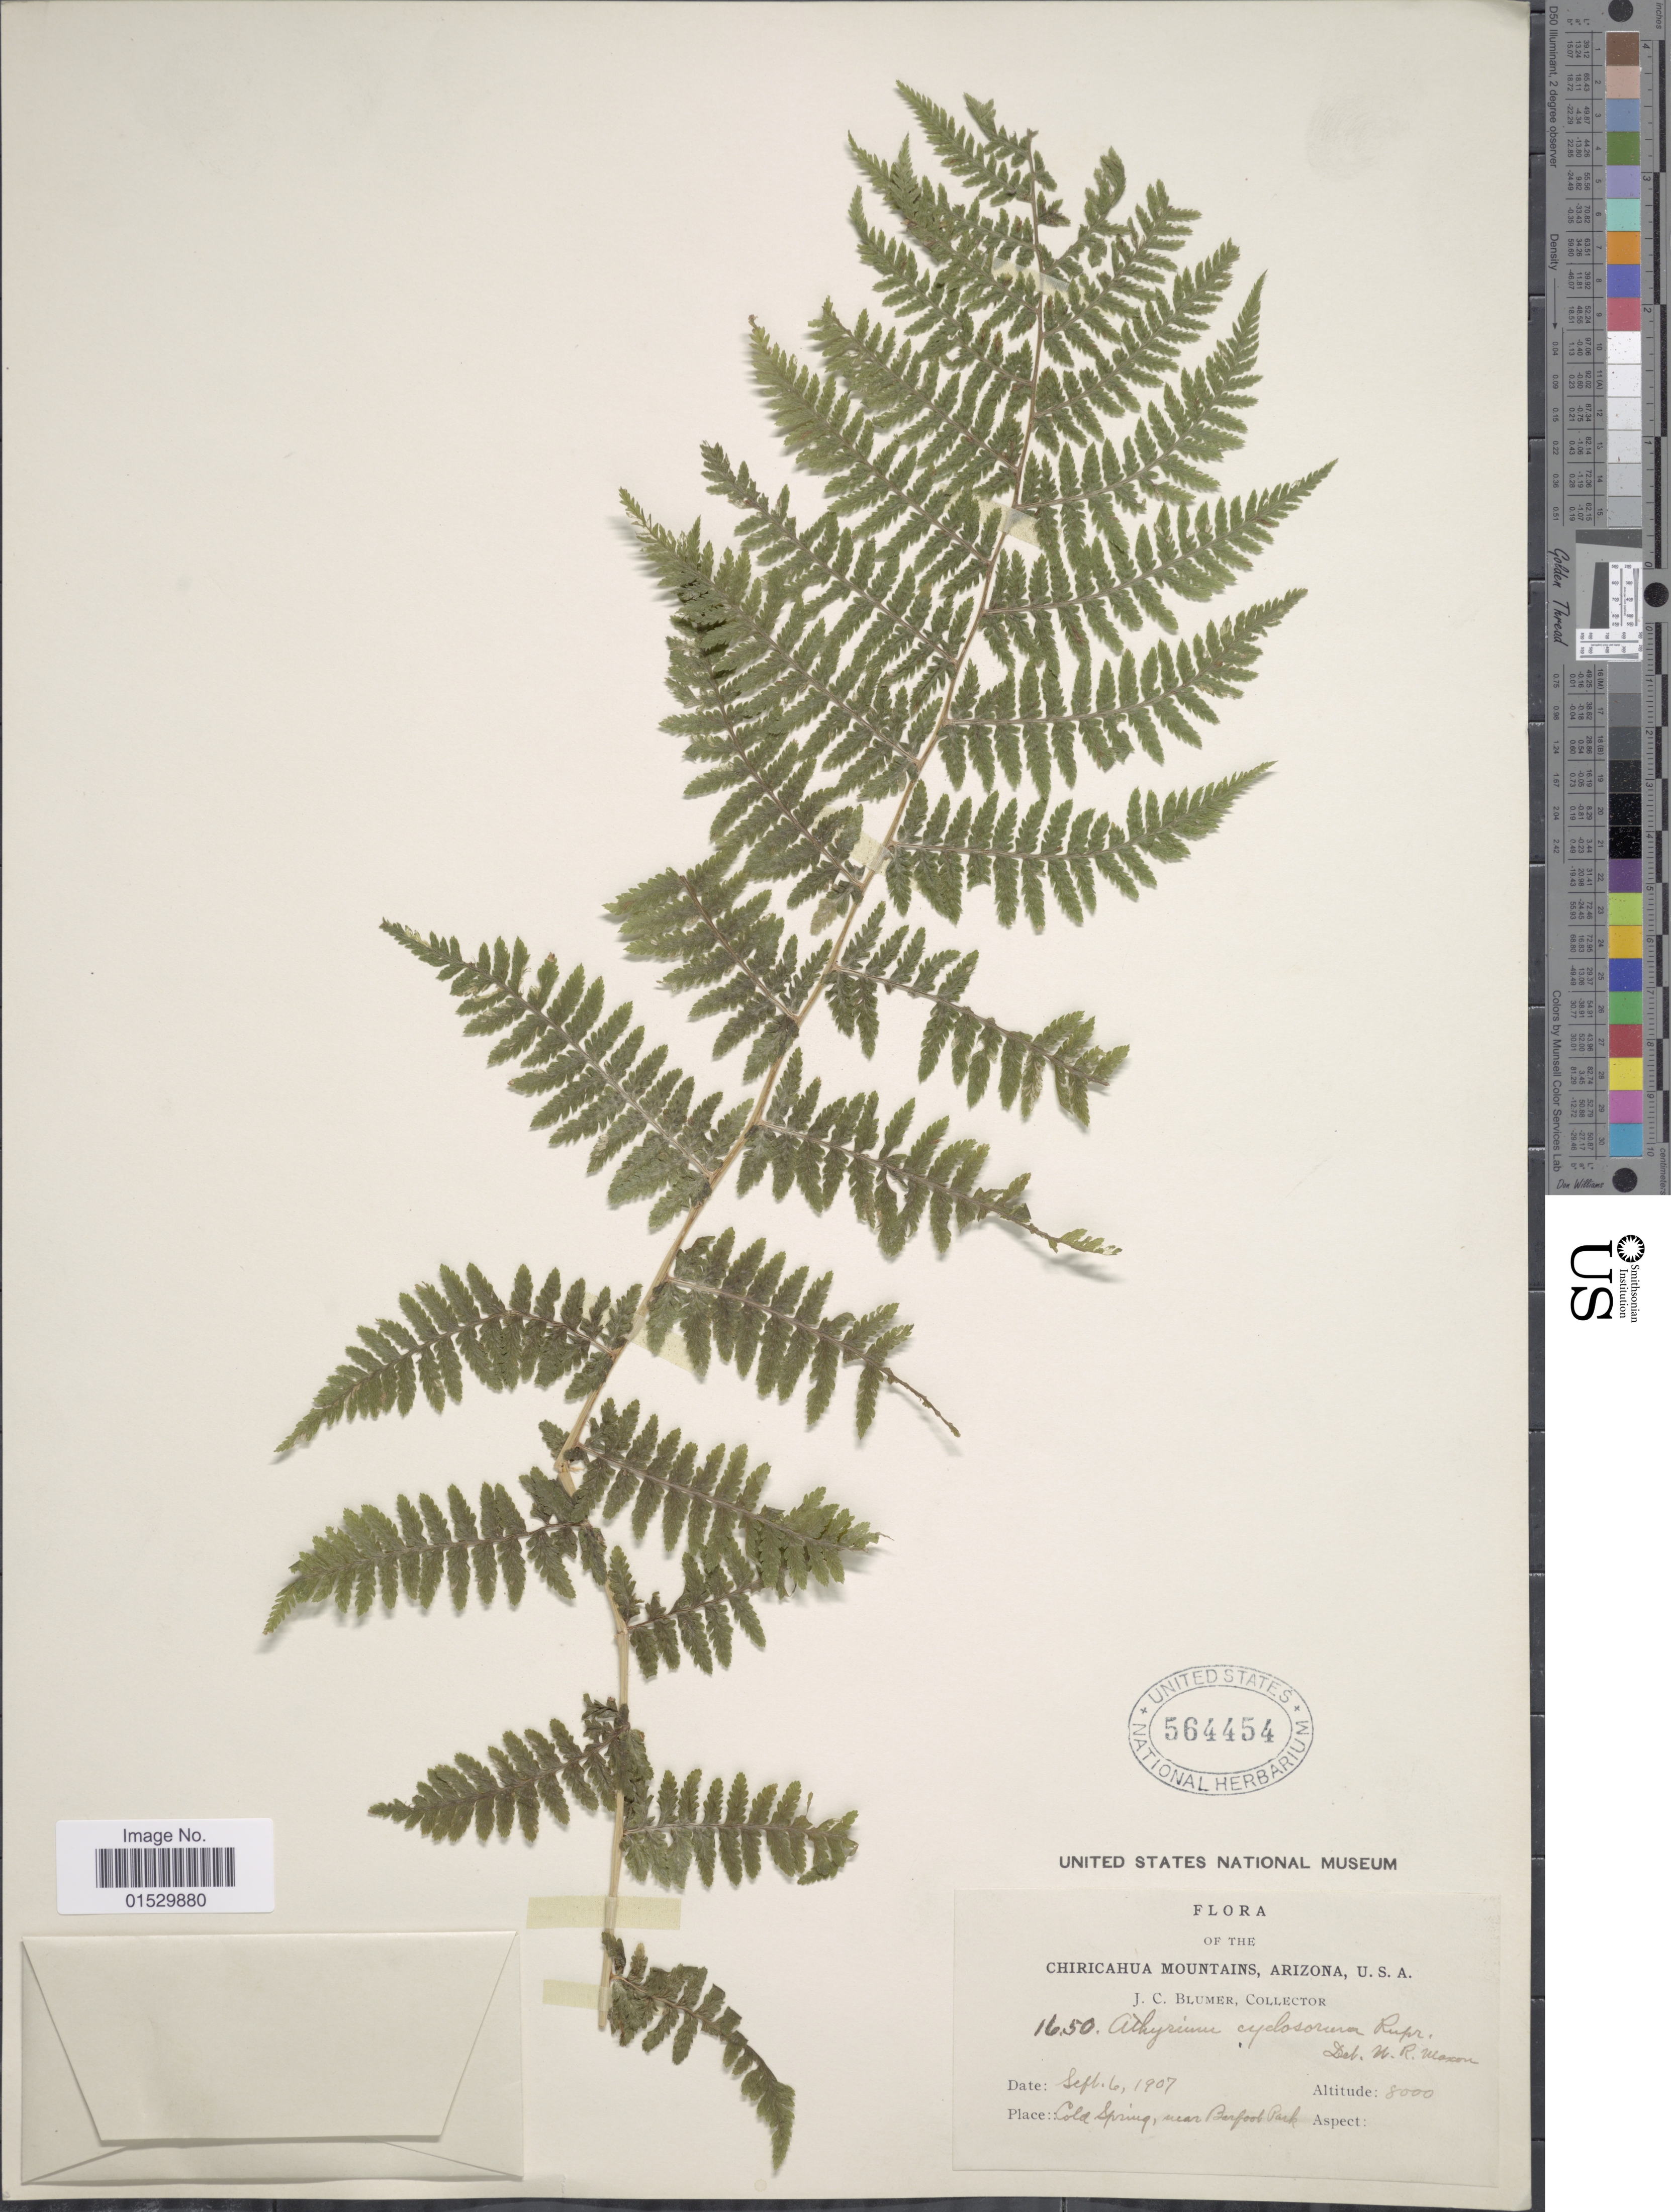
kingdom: Plantae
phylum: Tracheophyta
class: Polypodiopsida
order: Polypodiales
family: Athyriaceae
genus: Athyrium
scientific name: Athyrium filix-femina subsp. cyclosorum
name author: (Rupr.) C. Chr.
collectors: J. C. Blumer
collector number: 1650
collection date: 1907-09-06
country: United States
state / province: Arizona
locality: Chiricahua Moutains, Cold Spring, near Burfoot Park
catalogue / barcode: US 564454